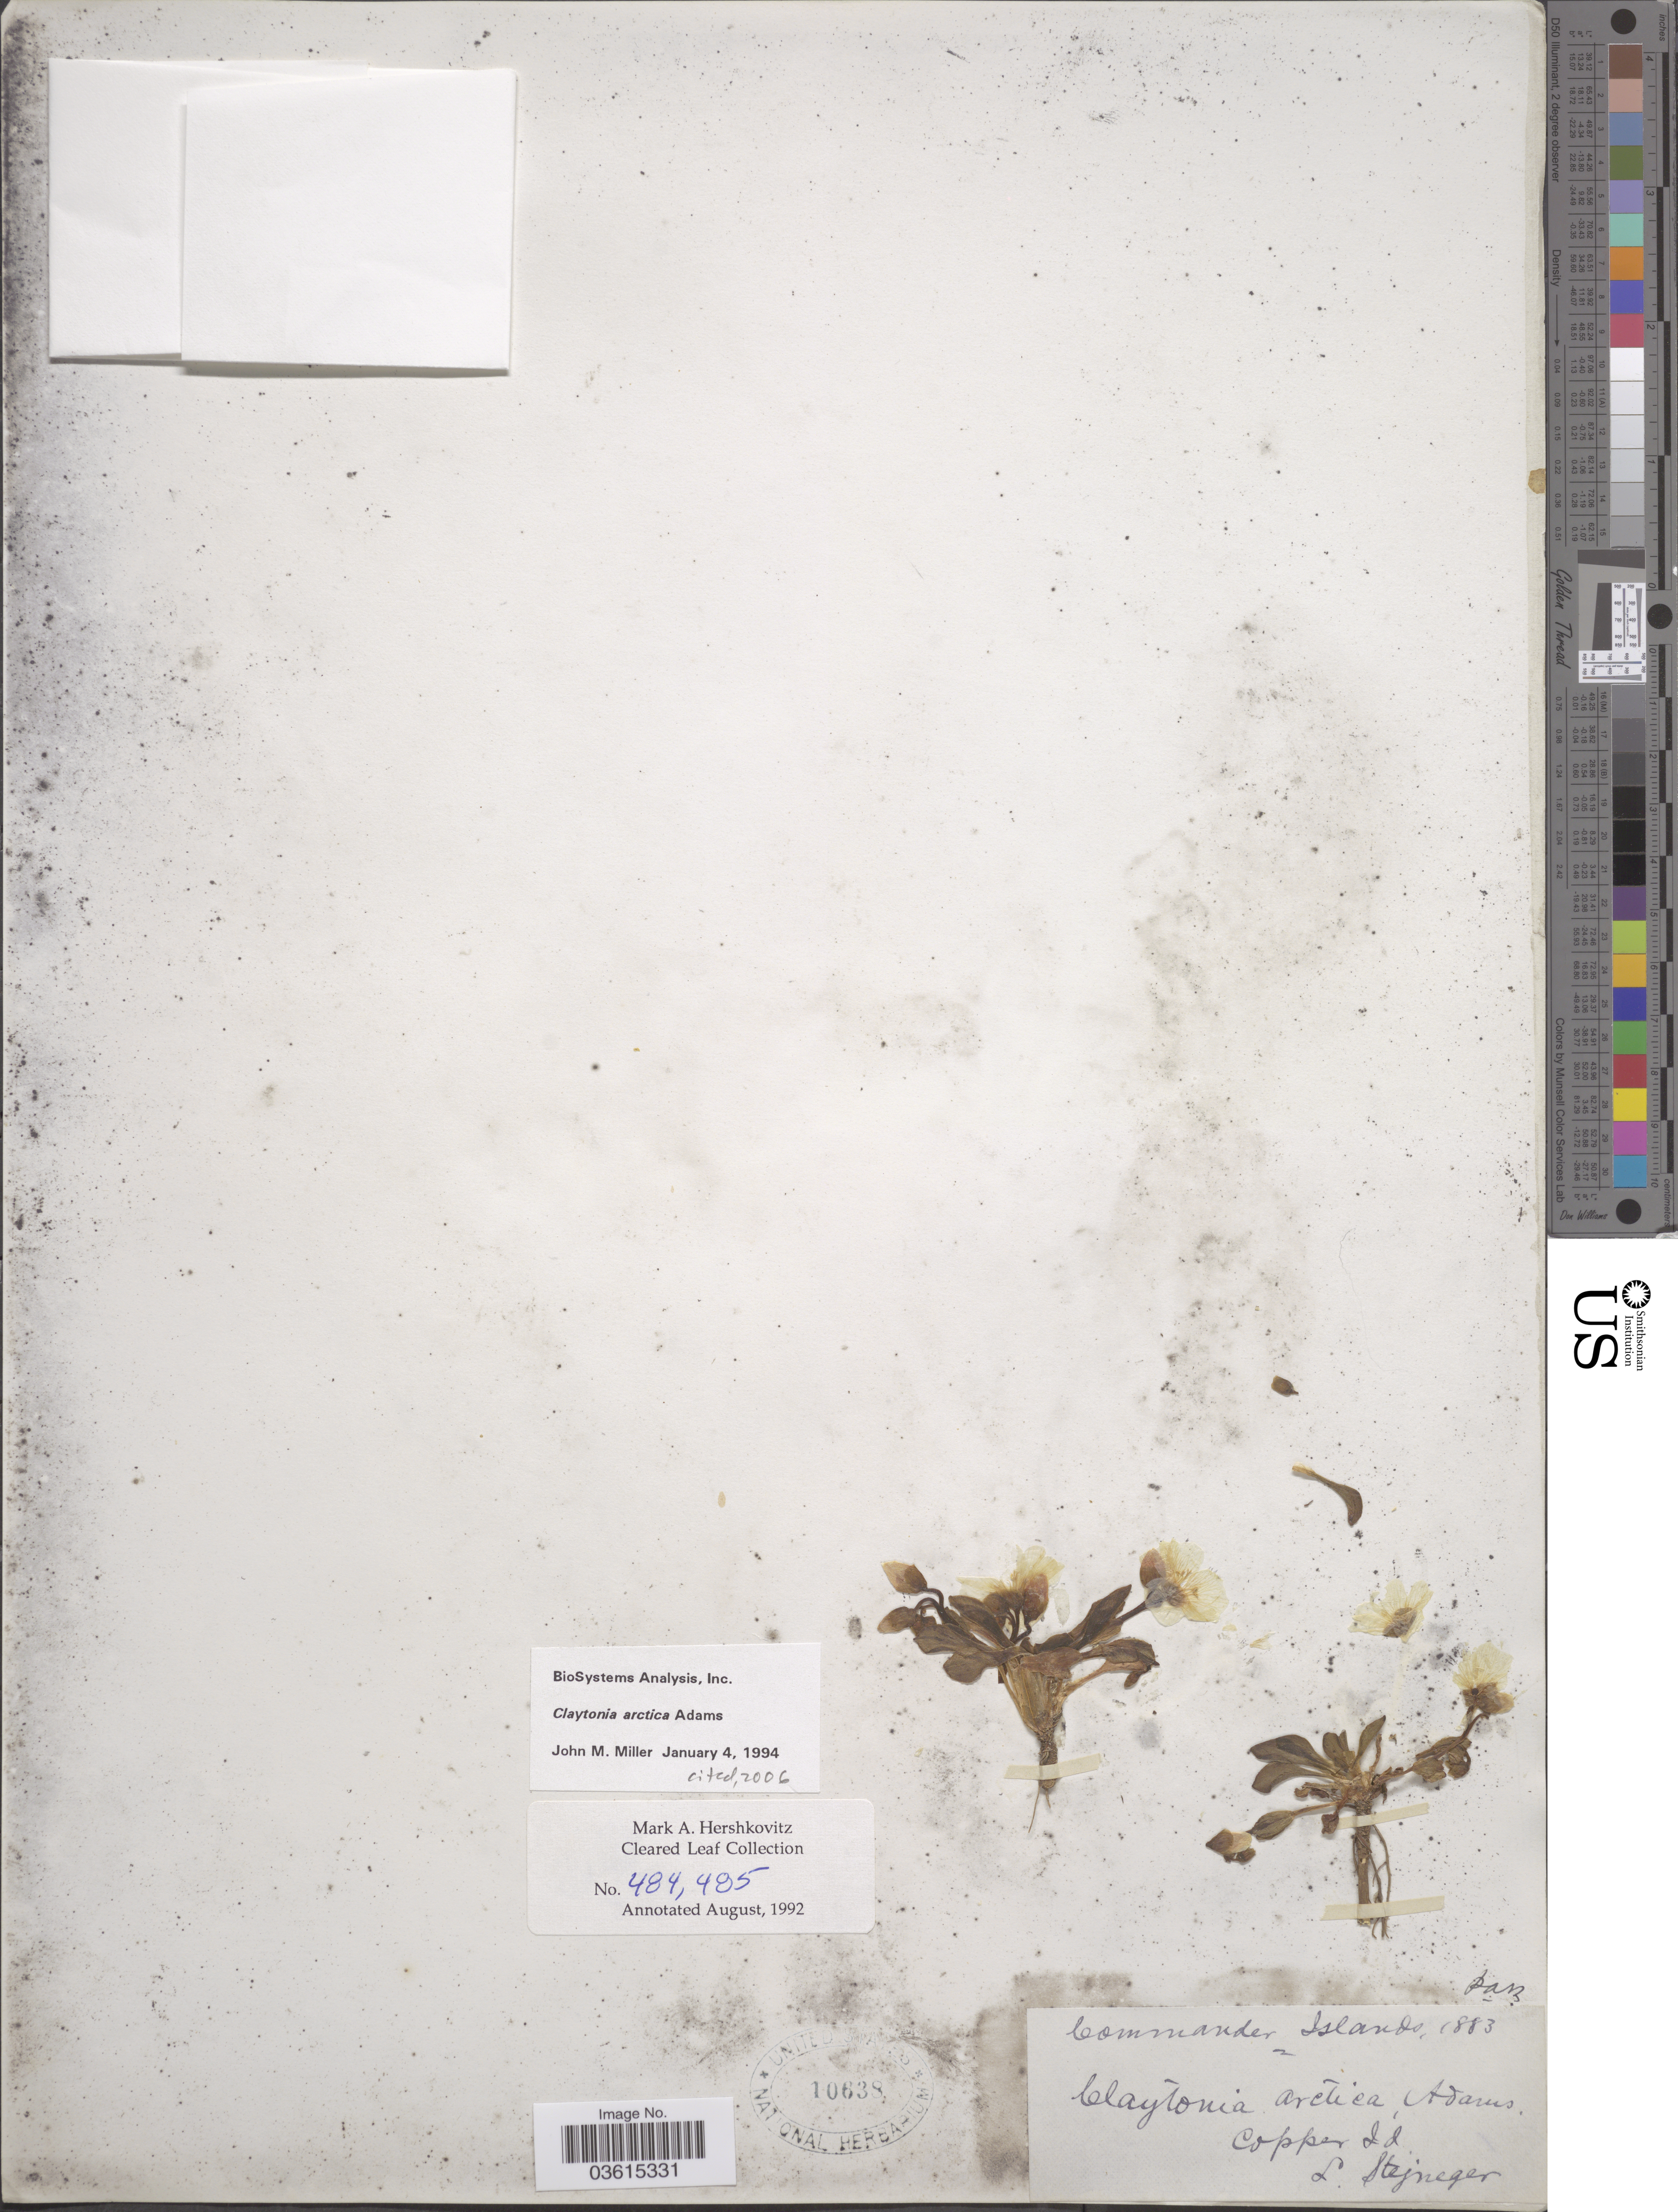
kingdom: Plantae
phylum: Tracheophyta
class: Magnoliopsida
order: Caryophyllales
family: Montiaceae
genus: Claytonia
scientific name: Claytonia arctica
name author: Adams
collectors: L. Stejneger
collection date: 1883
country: Russian Federation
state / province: Kamchatka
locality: Commander Islands. Copper Id.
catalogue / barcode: US 10638